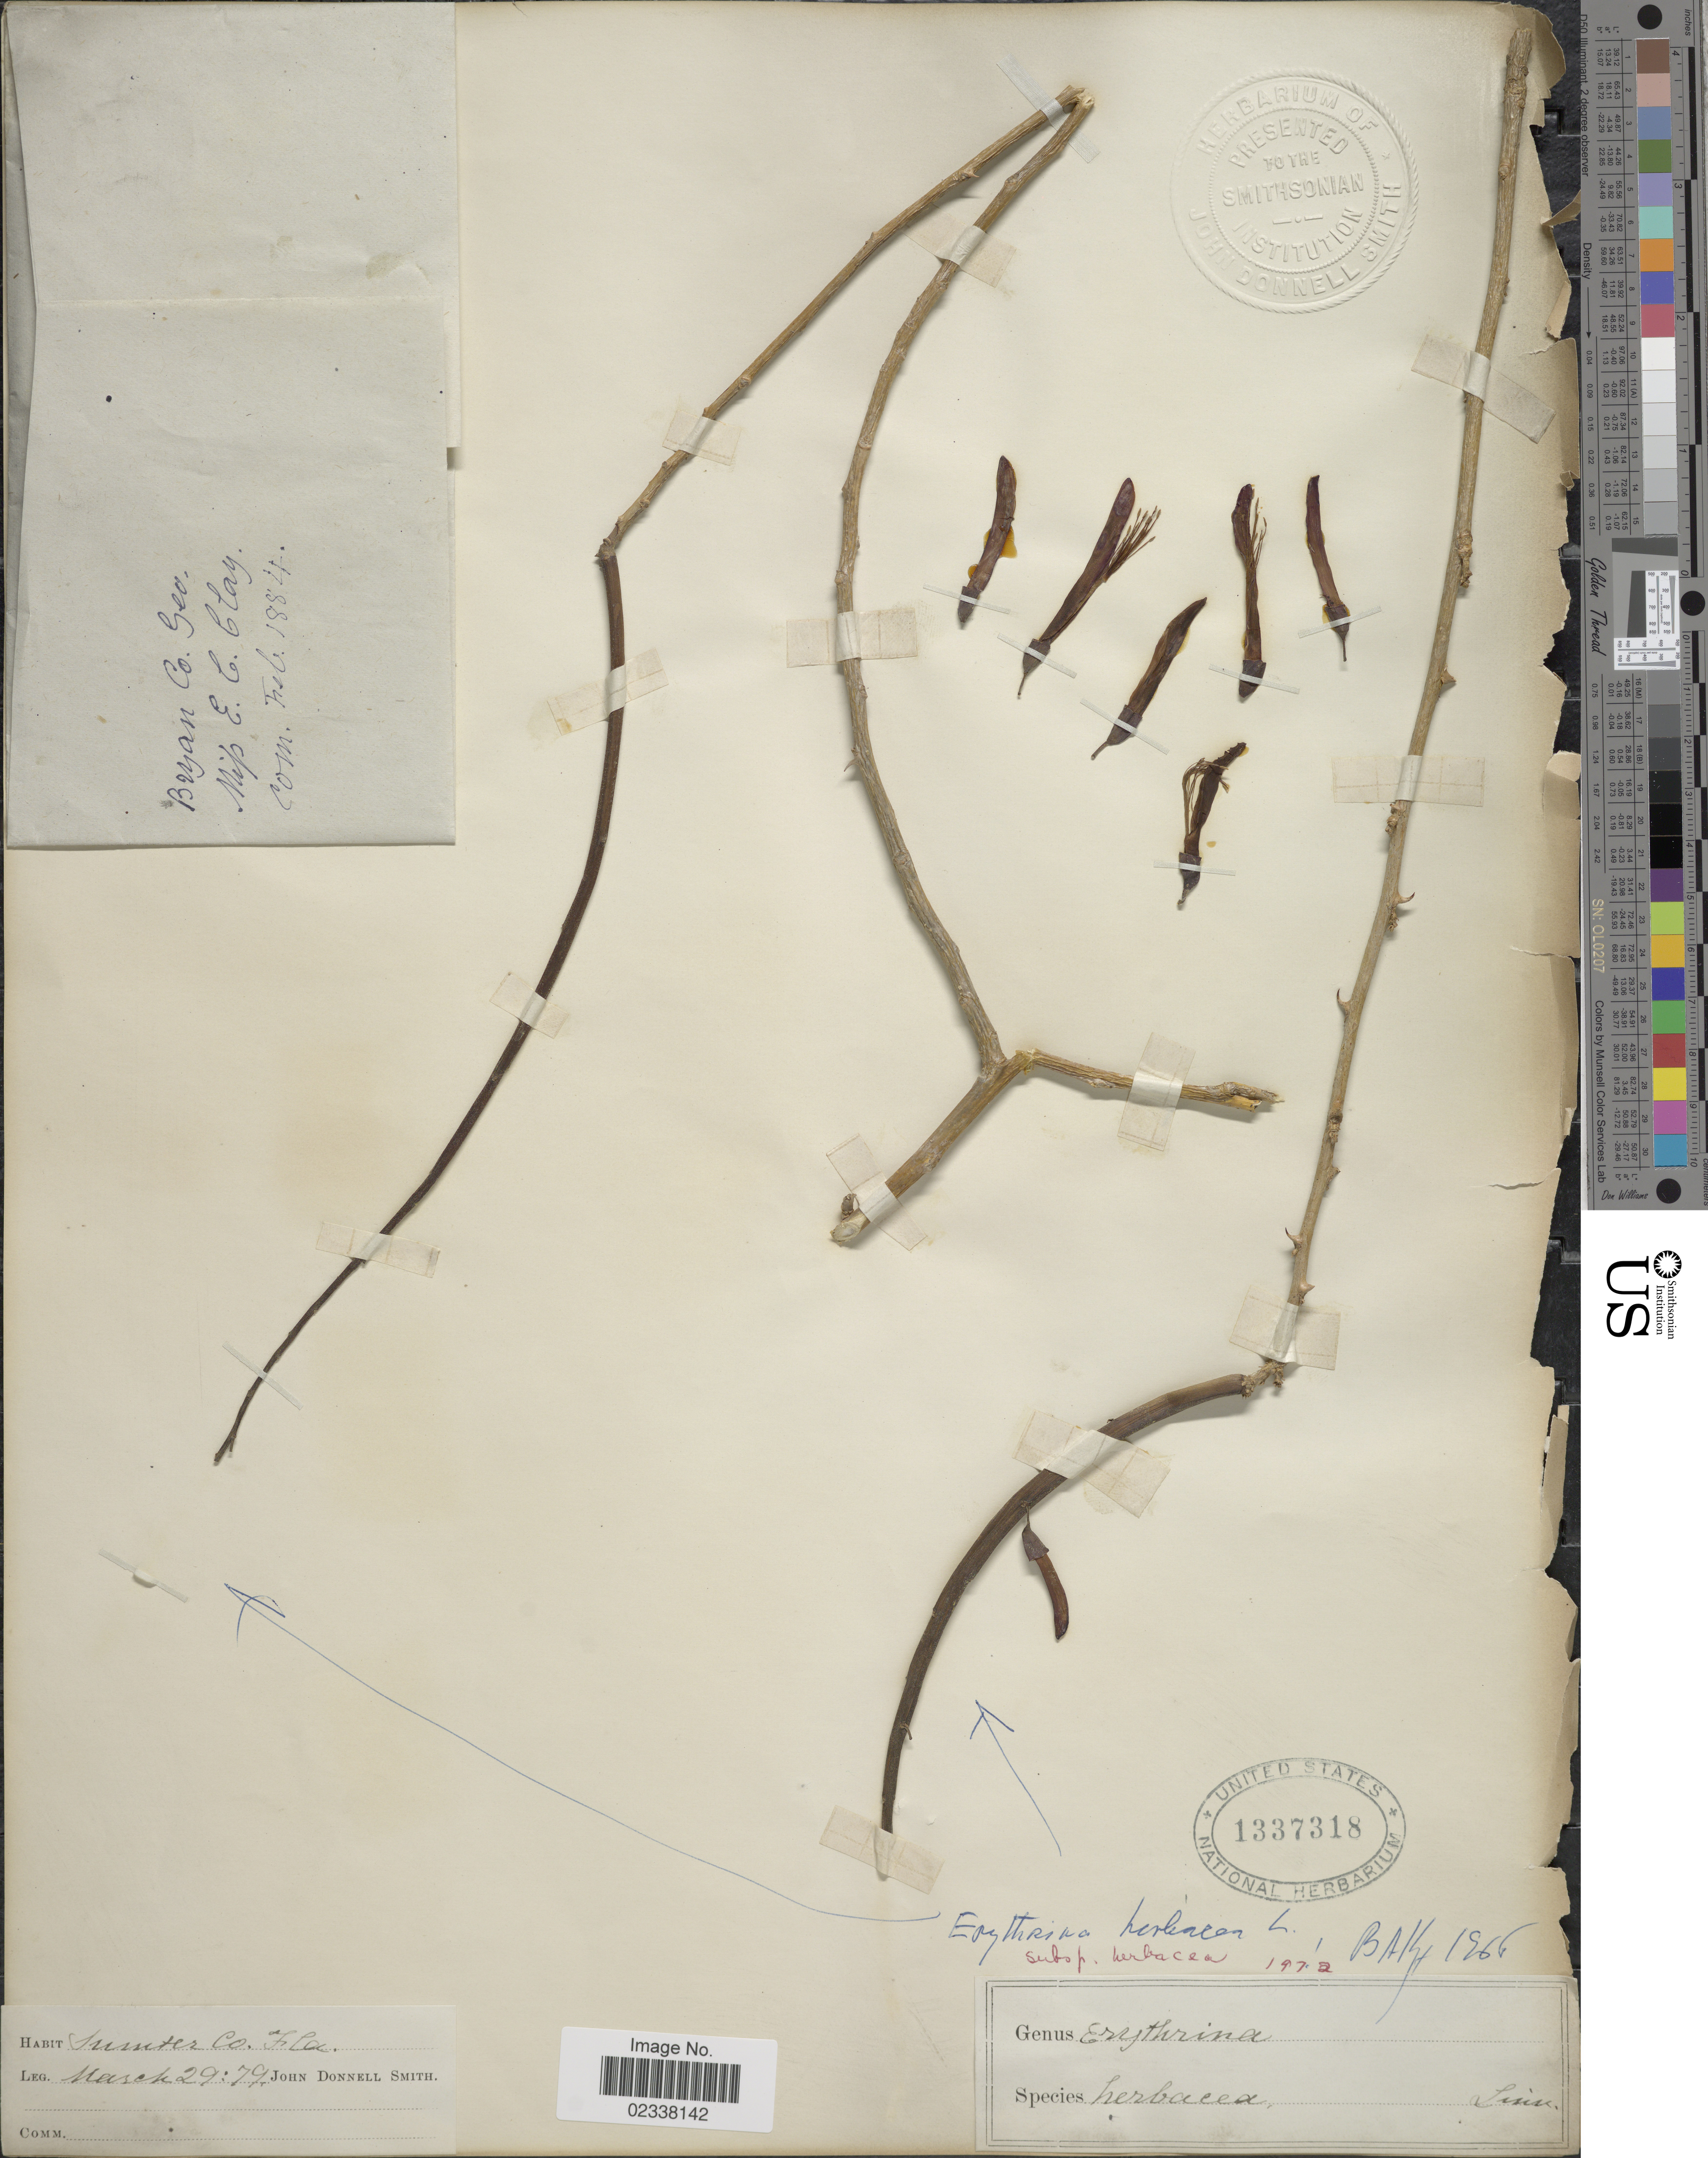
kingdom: Plantae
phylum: Tracheophyta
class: Magnoliopsida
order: Fabales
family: Fabaceae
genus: Erythrina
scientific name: Erythrina herbacea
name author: L.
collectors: J. Donnell Smith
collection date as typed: Transcribed d/m/y: 29/3/79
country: United States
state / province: Florida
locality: Sumter Co.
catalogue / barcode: US 1337318